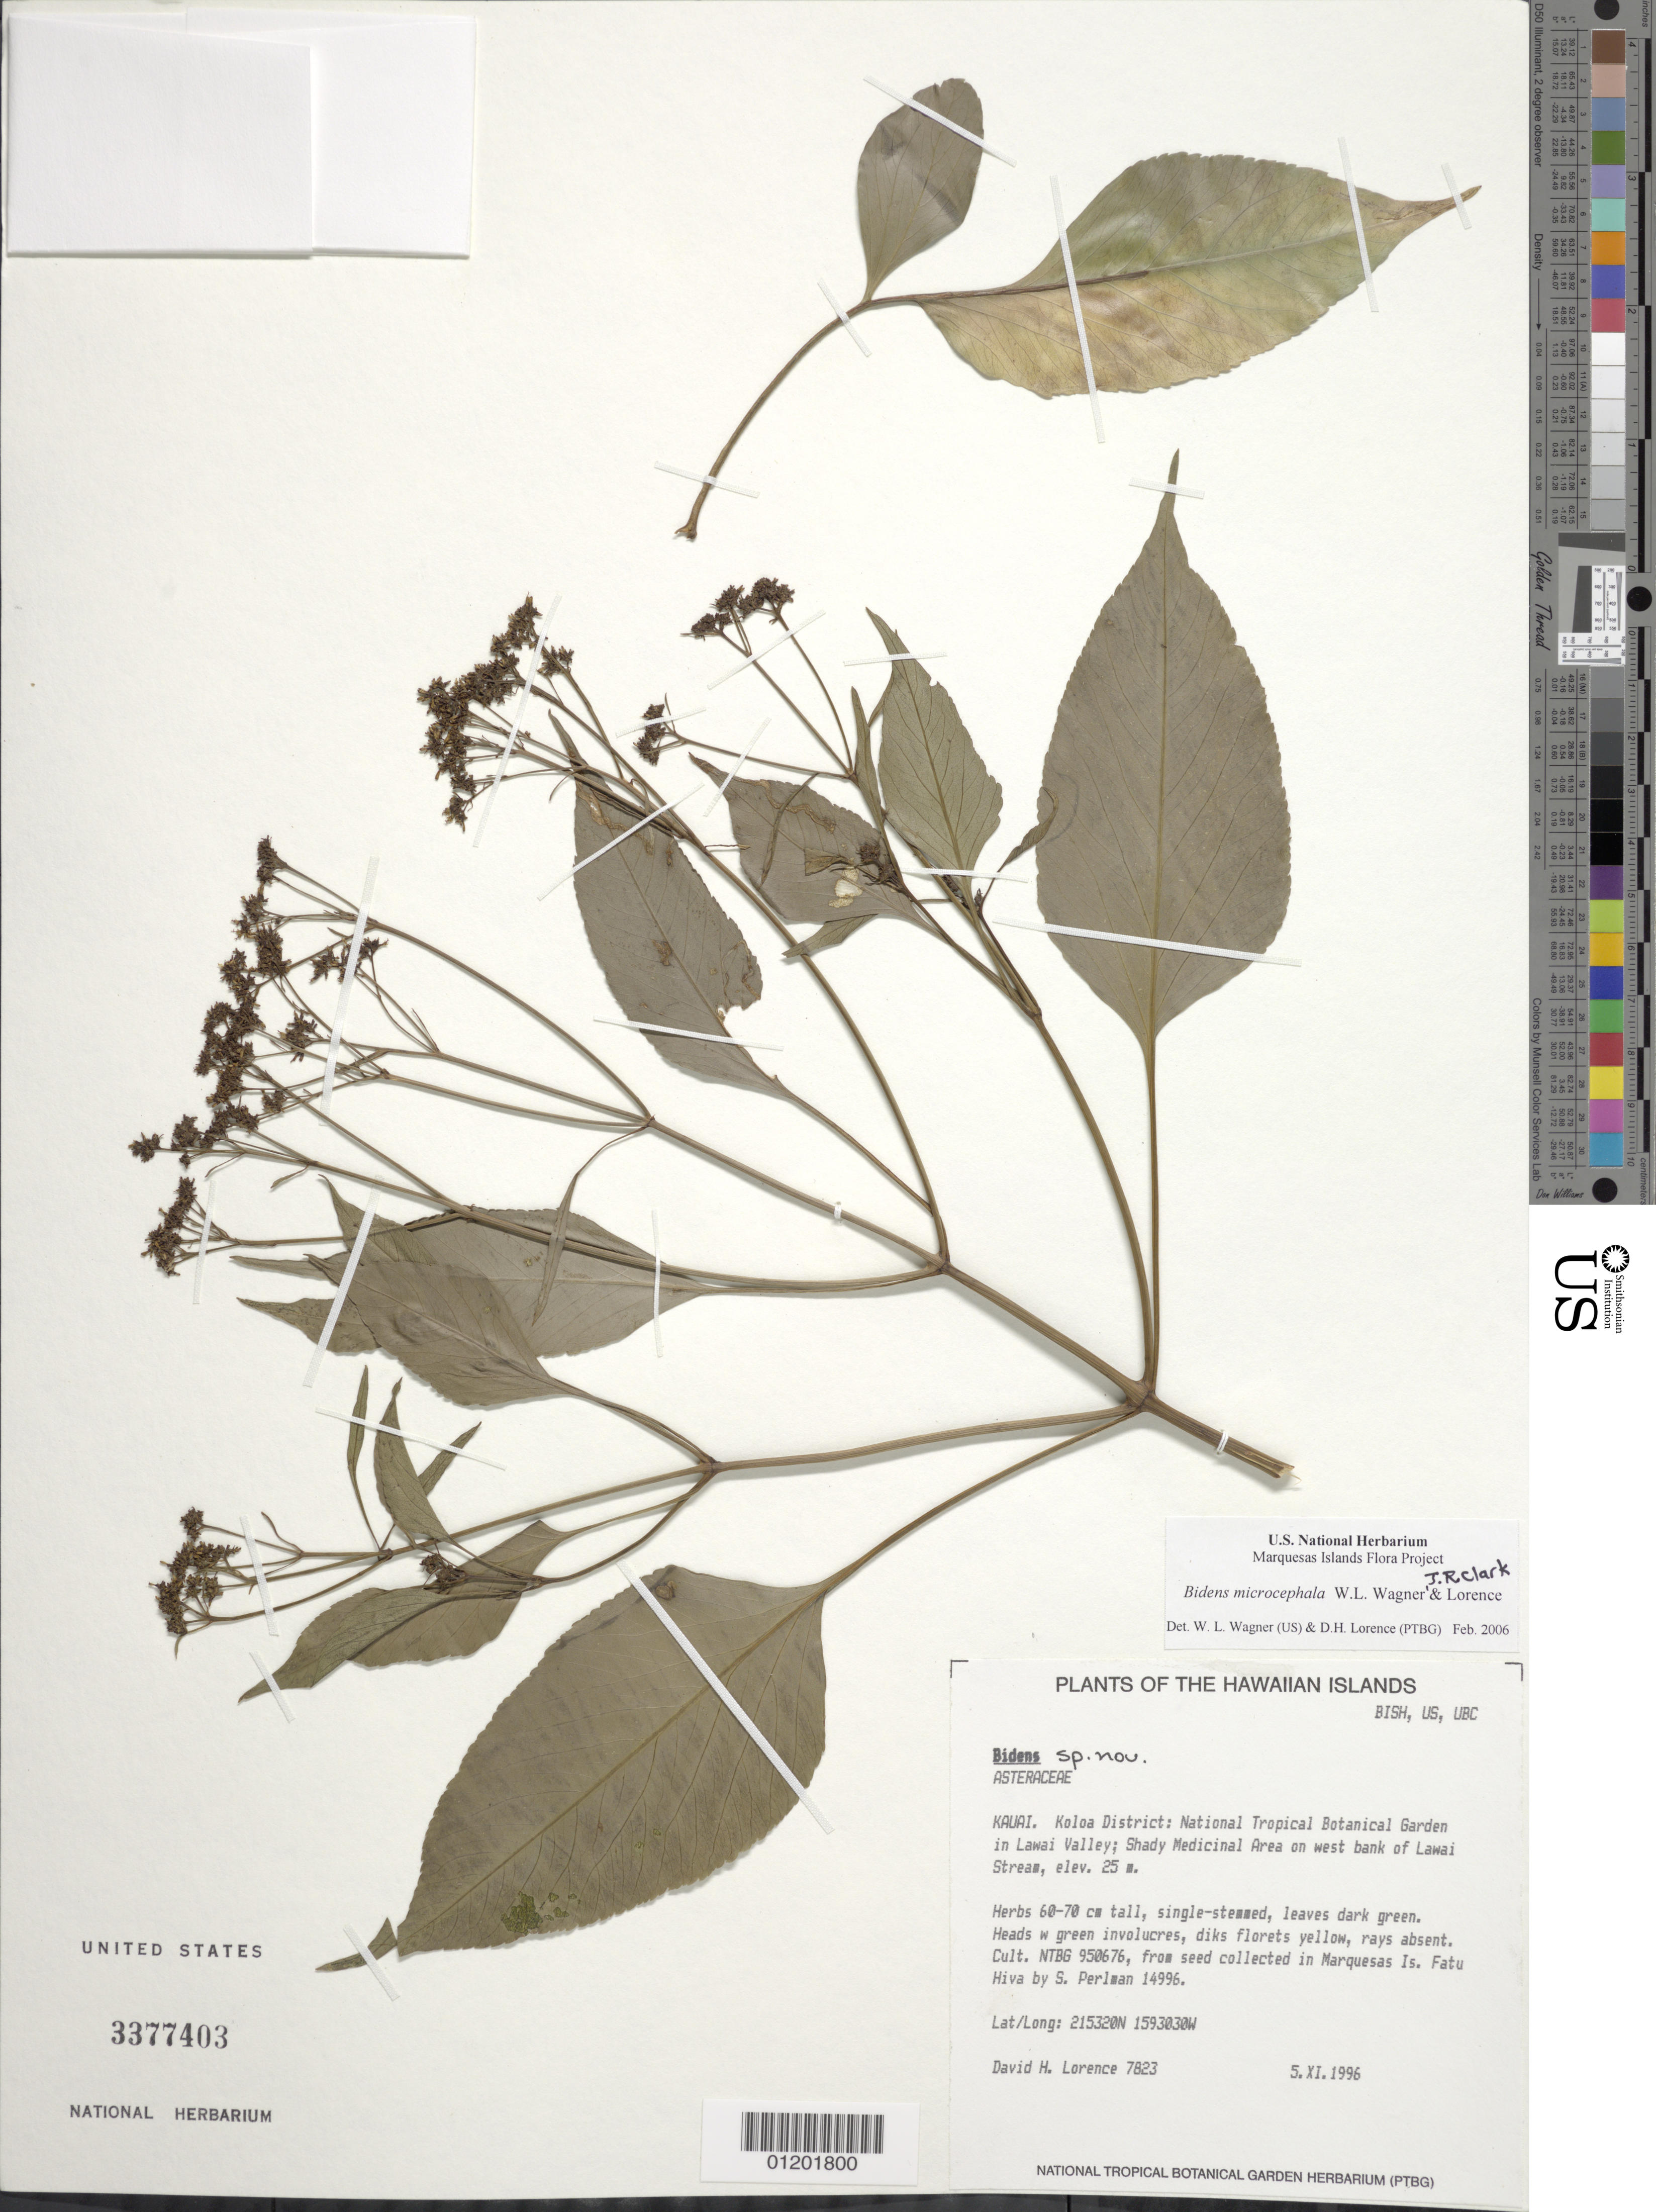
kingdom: Plantae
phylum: Tracheophyta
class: Magnoliopsida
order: Asterales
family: Asteraceae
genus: Bidens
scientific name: Bidens microcephala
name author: W.L. Wagner et al.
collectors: D. Lorence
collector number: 7823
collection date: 1996-11-05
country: French Polynesia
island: Fatu Hiva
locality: Tetio, seacliffs between 'Omo'a and Hanavave, Tetio lies S of Matatu Point, about half way to 'Omo'a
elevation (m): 6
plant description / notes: Cultivated at National Tropical Botanical Garden from seeds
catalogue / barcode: US 3377403